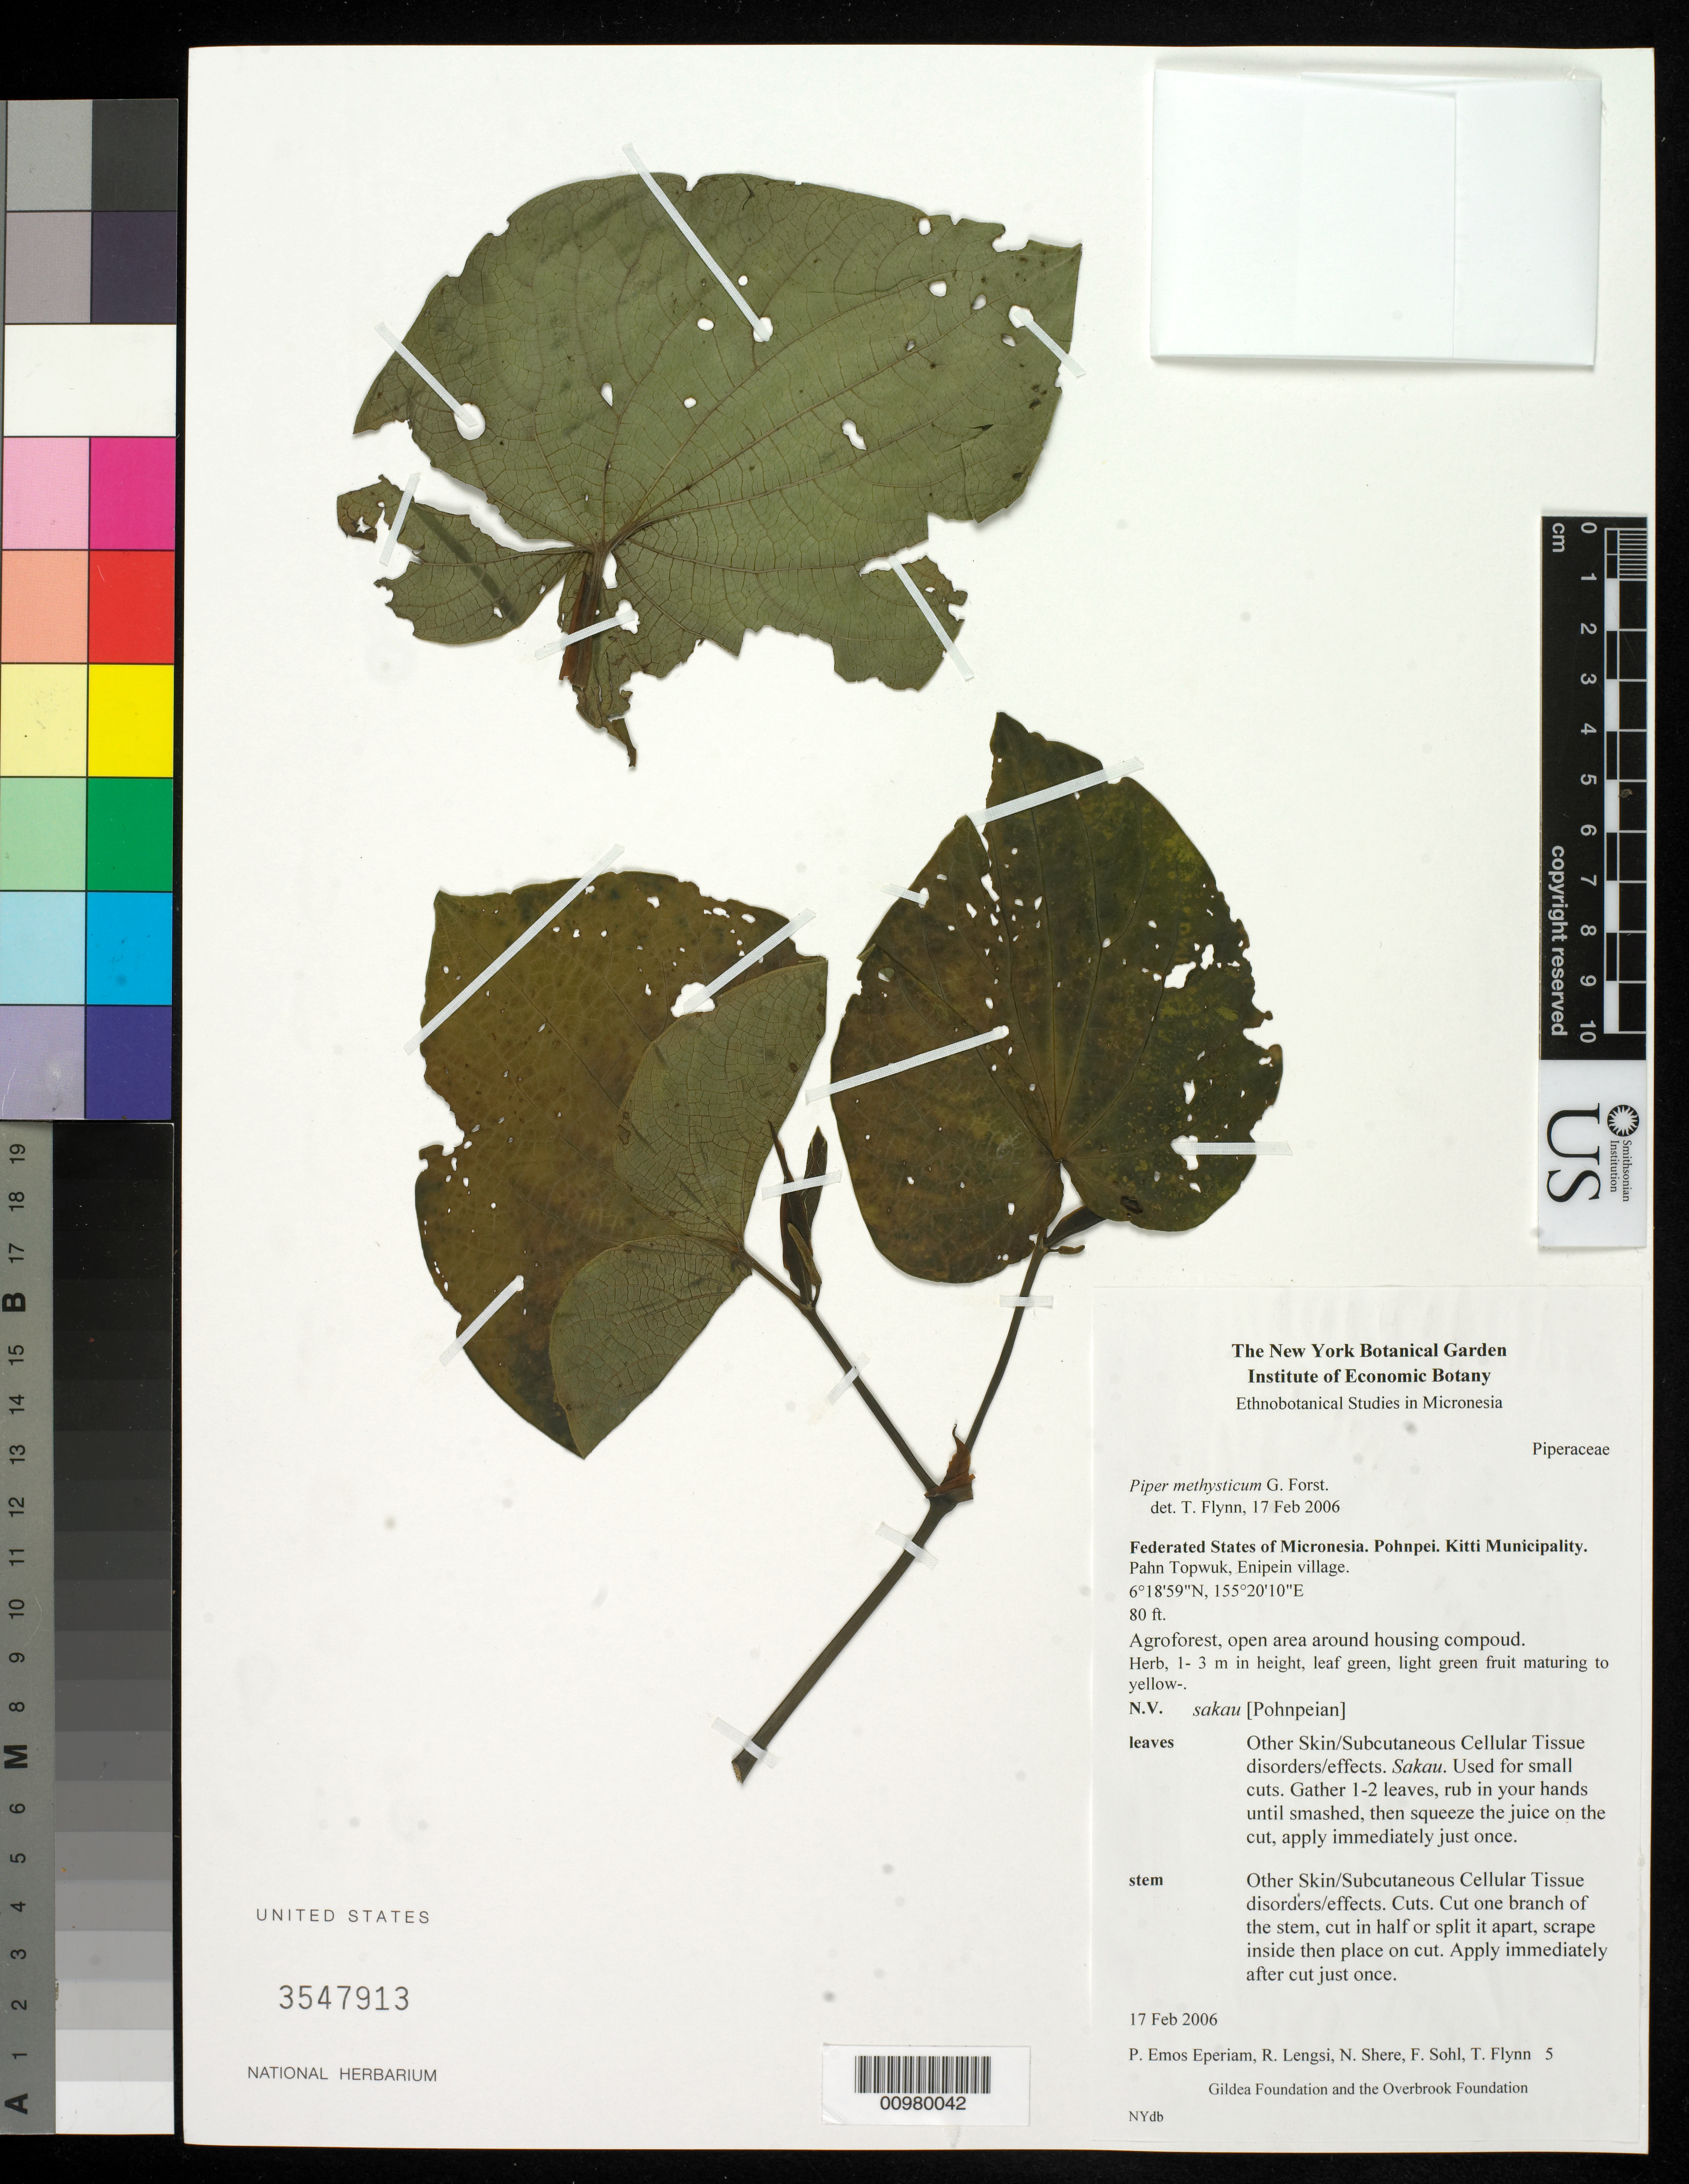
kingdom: Plantae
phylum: Tracheophyta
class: Magnoliopsida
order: Piperales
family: Piperaceae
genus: Piper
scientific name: Piper methysticum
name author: J.R. Forst. & G. Forst.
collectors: P. Eperiam, R. Lengsi, N. Shere, F. Sohl & T. W. Flynn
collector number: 5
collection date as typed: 17 Feb 1996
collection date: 1996-02-17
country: Micronesia, Federated States of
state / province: Pohnpei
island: Pohnpei [Ponape]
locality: Kitti Municipality, Pahn Topwuk, Enipein Village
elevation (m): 24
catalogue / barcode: US 3547913